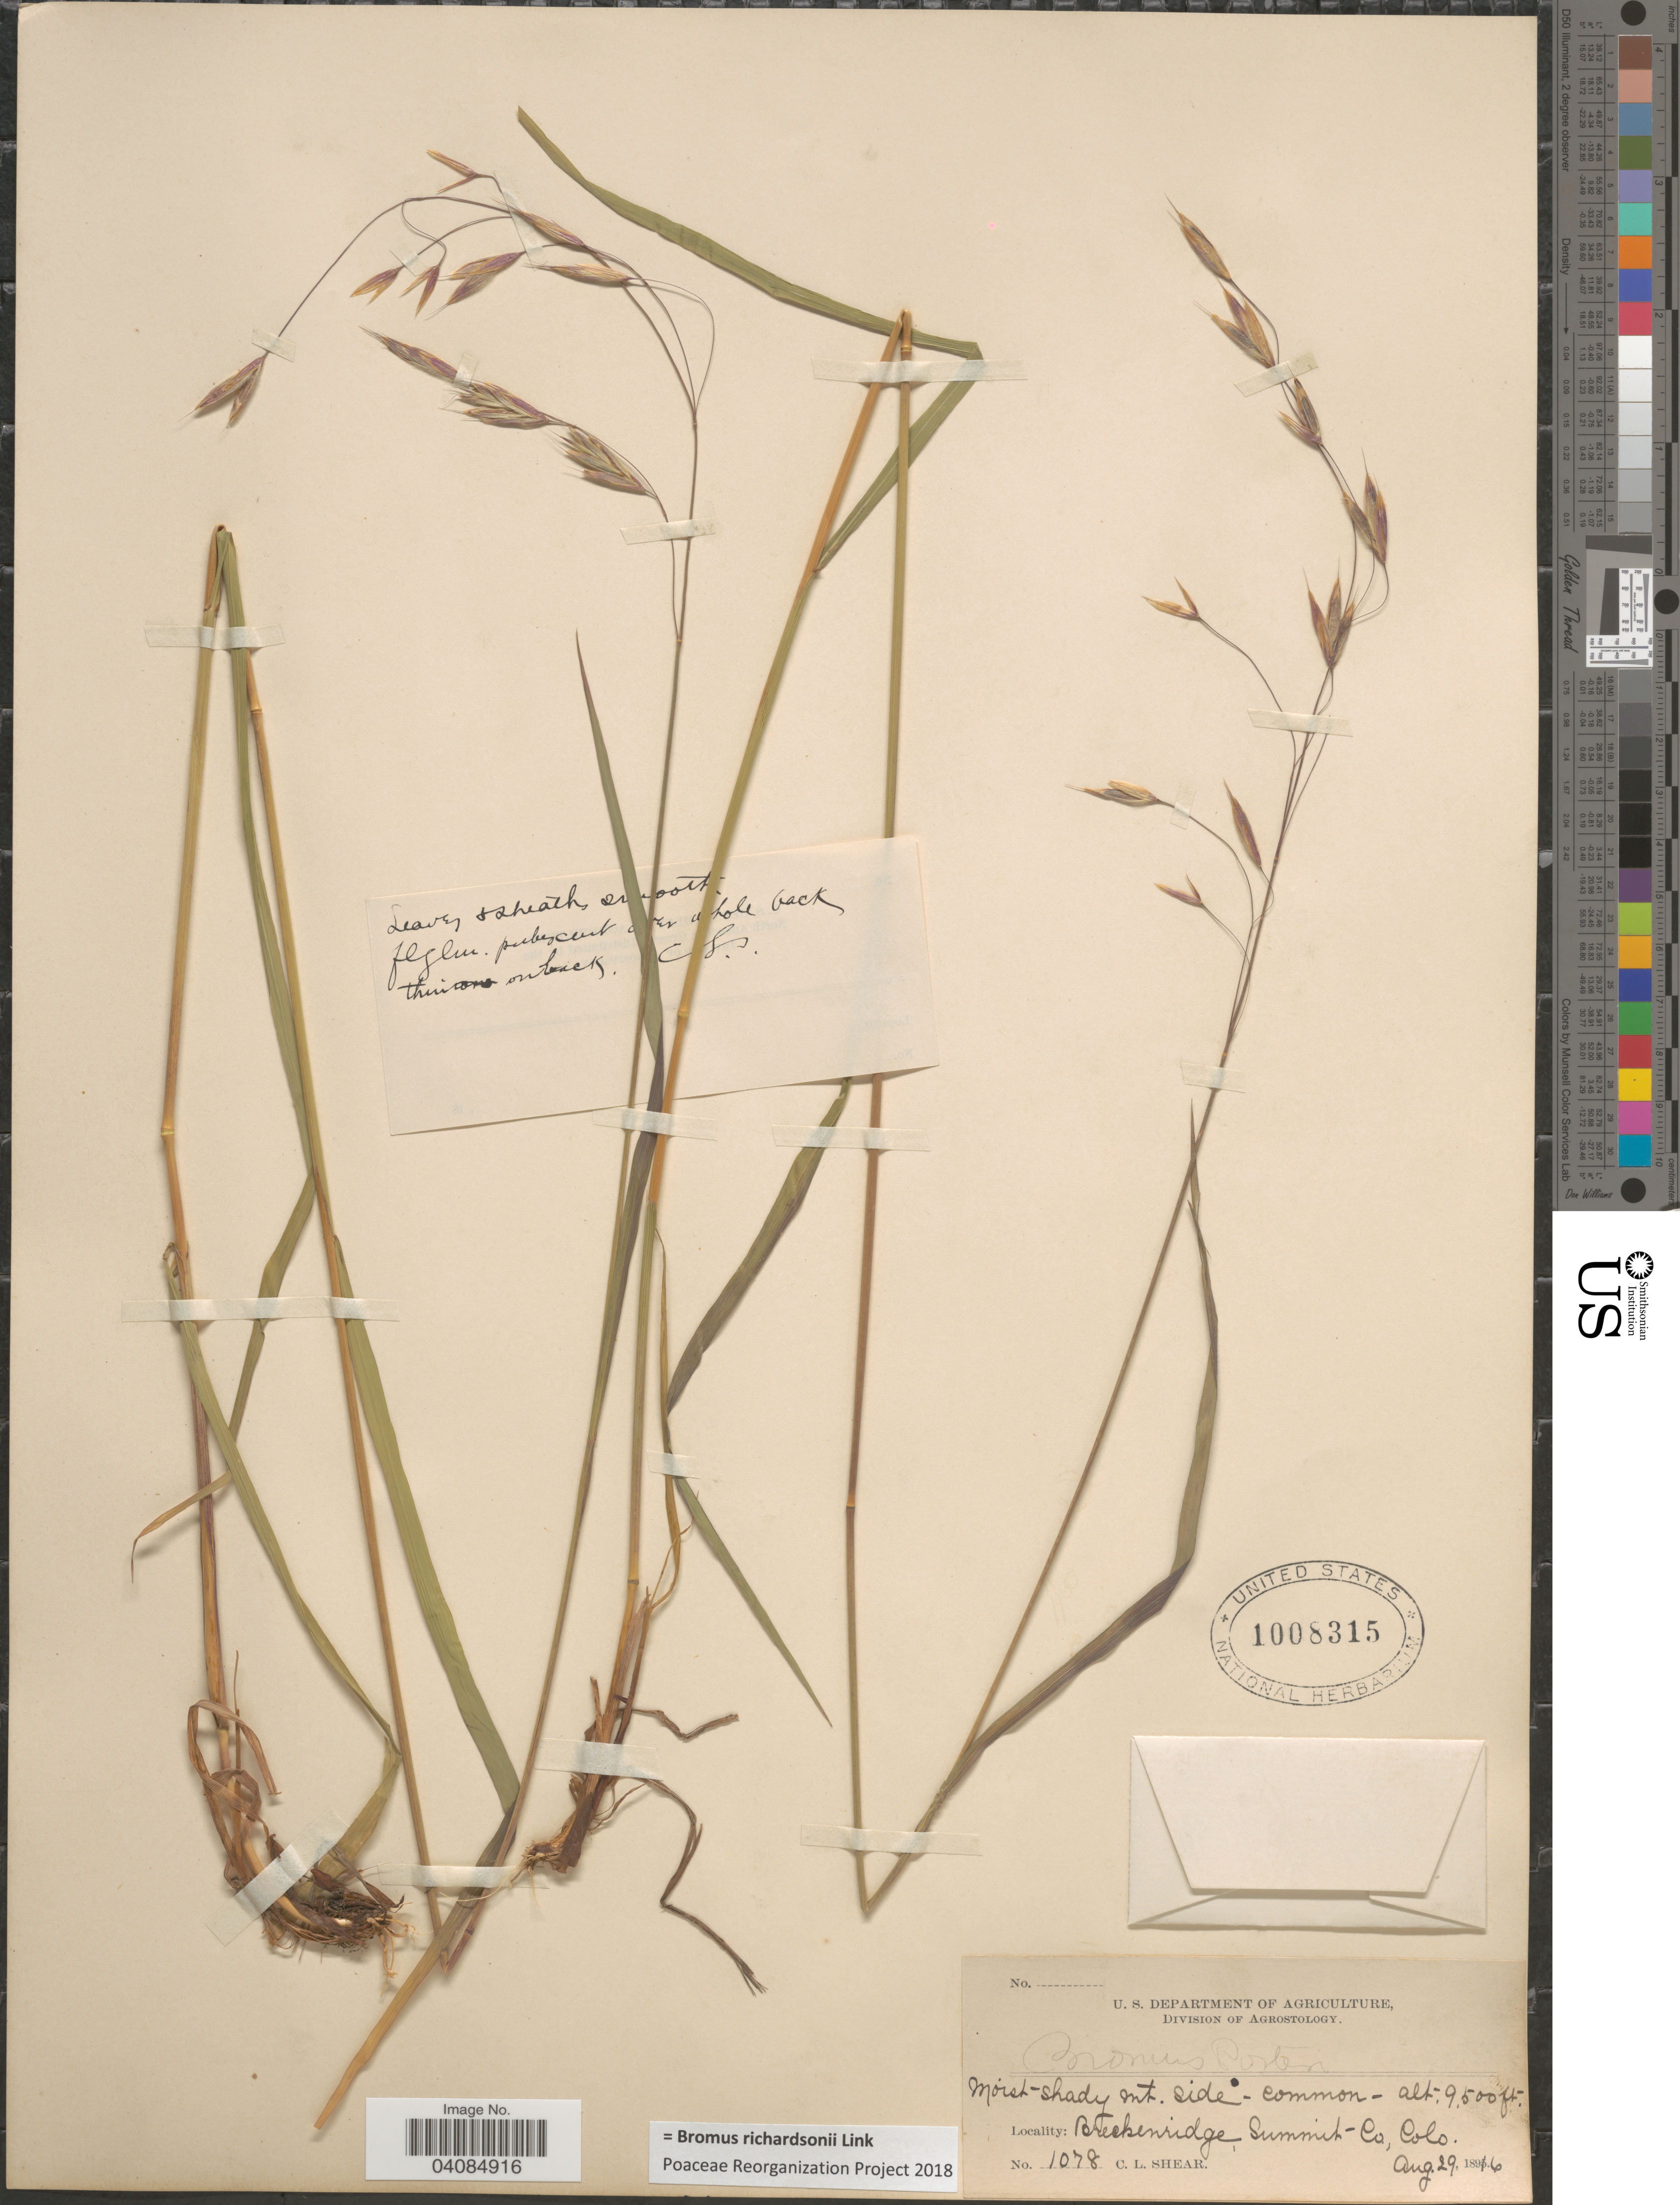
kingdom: Plantae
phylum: Tracheophyta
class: Liliopsida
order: Poales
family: Poaceae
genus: Bromus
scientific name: Bromus racemosus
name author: L.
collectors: C. L. Shear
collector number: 1078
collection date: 1896-08-29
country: United States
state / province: Colorado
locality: Moist-shady Mt. side - common- Breckenridge Summit - Co.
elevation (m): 2896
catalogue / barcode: US 1008315